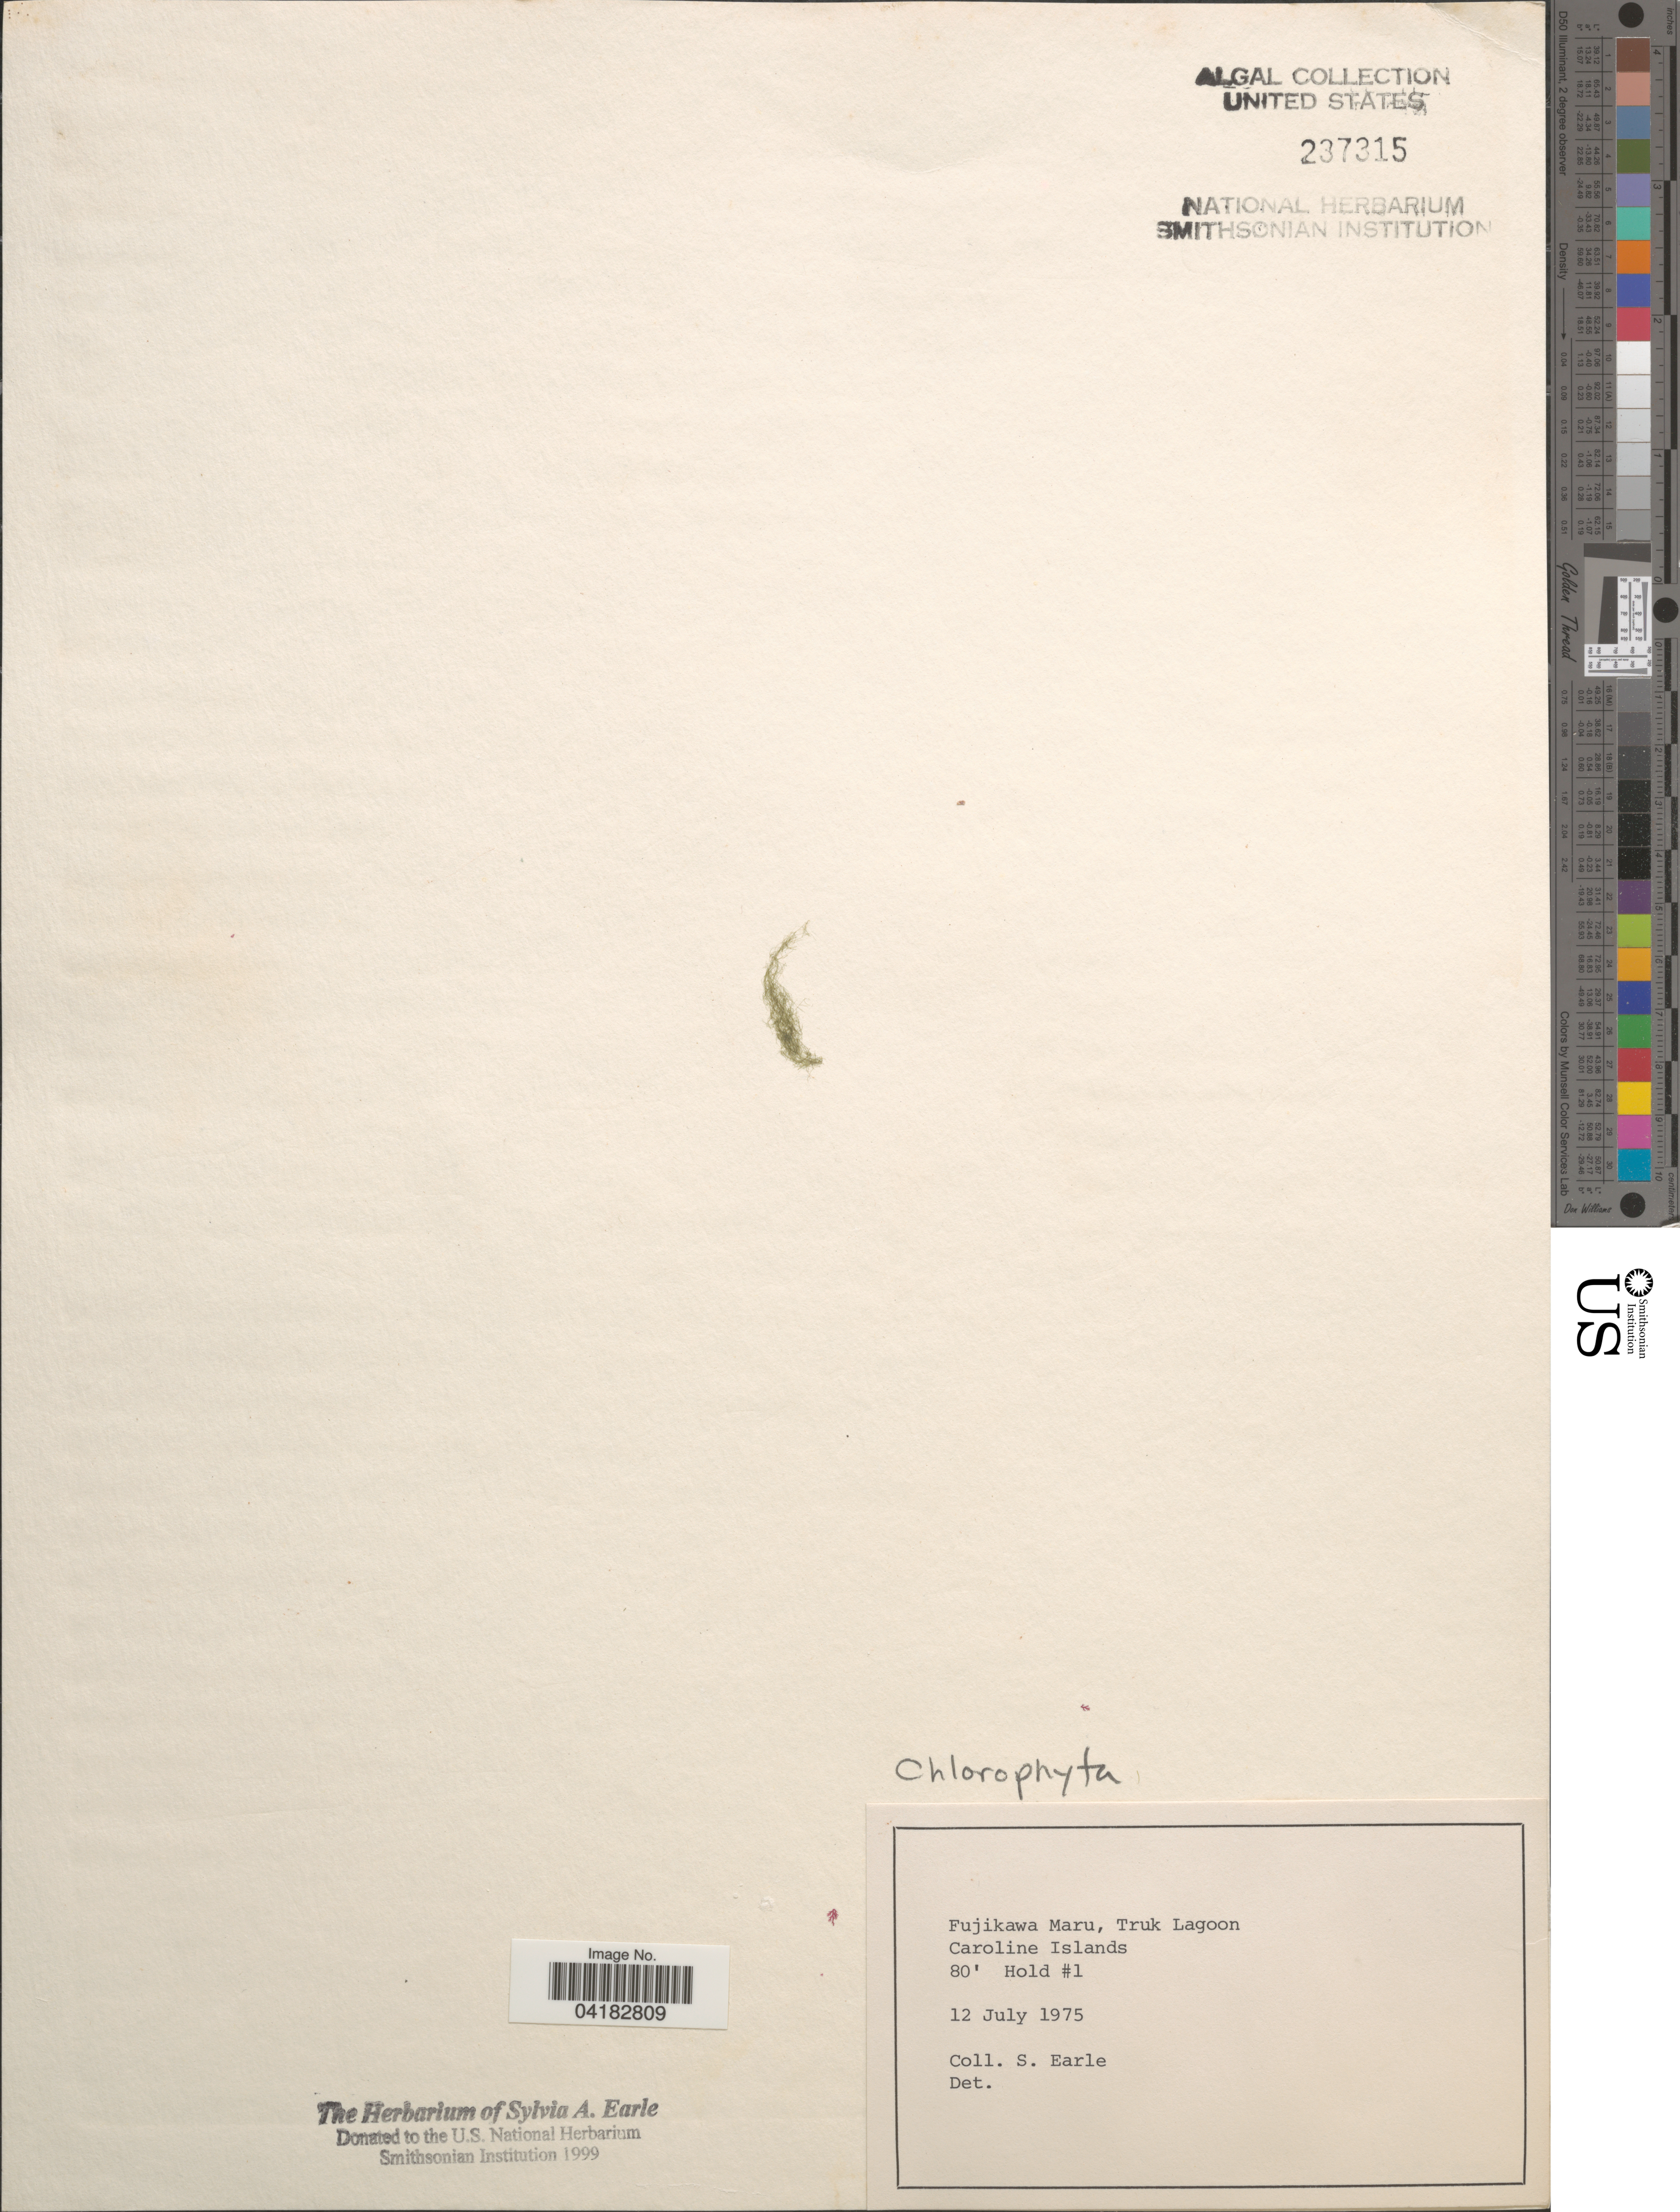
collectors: S. A. Earle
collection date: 1975-07-12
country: Micronesia, Federated States of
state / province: Truk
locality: Fujikawa Maru, Truk Lagoon. Caroline Islands. Hold #1.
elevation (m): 24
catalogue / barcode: US 237315